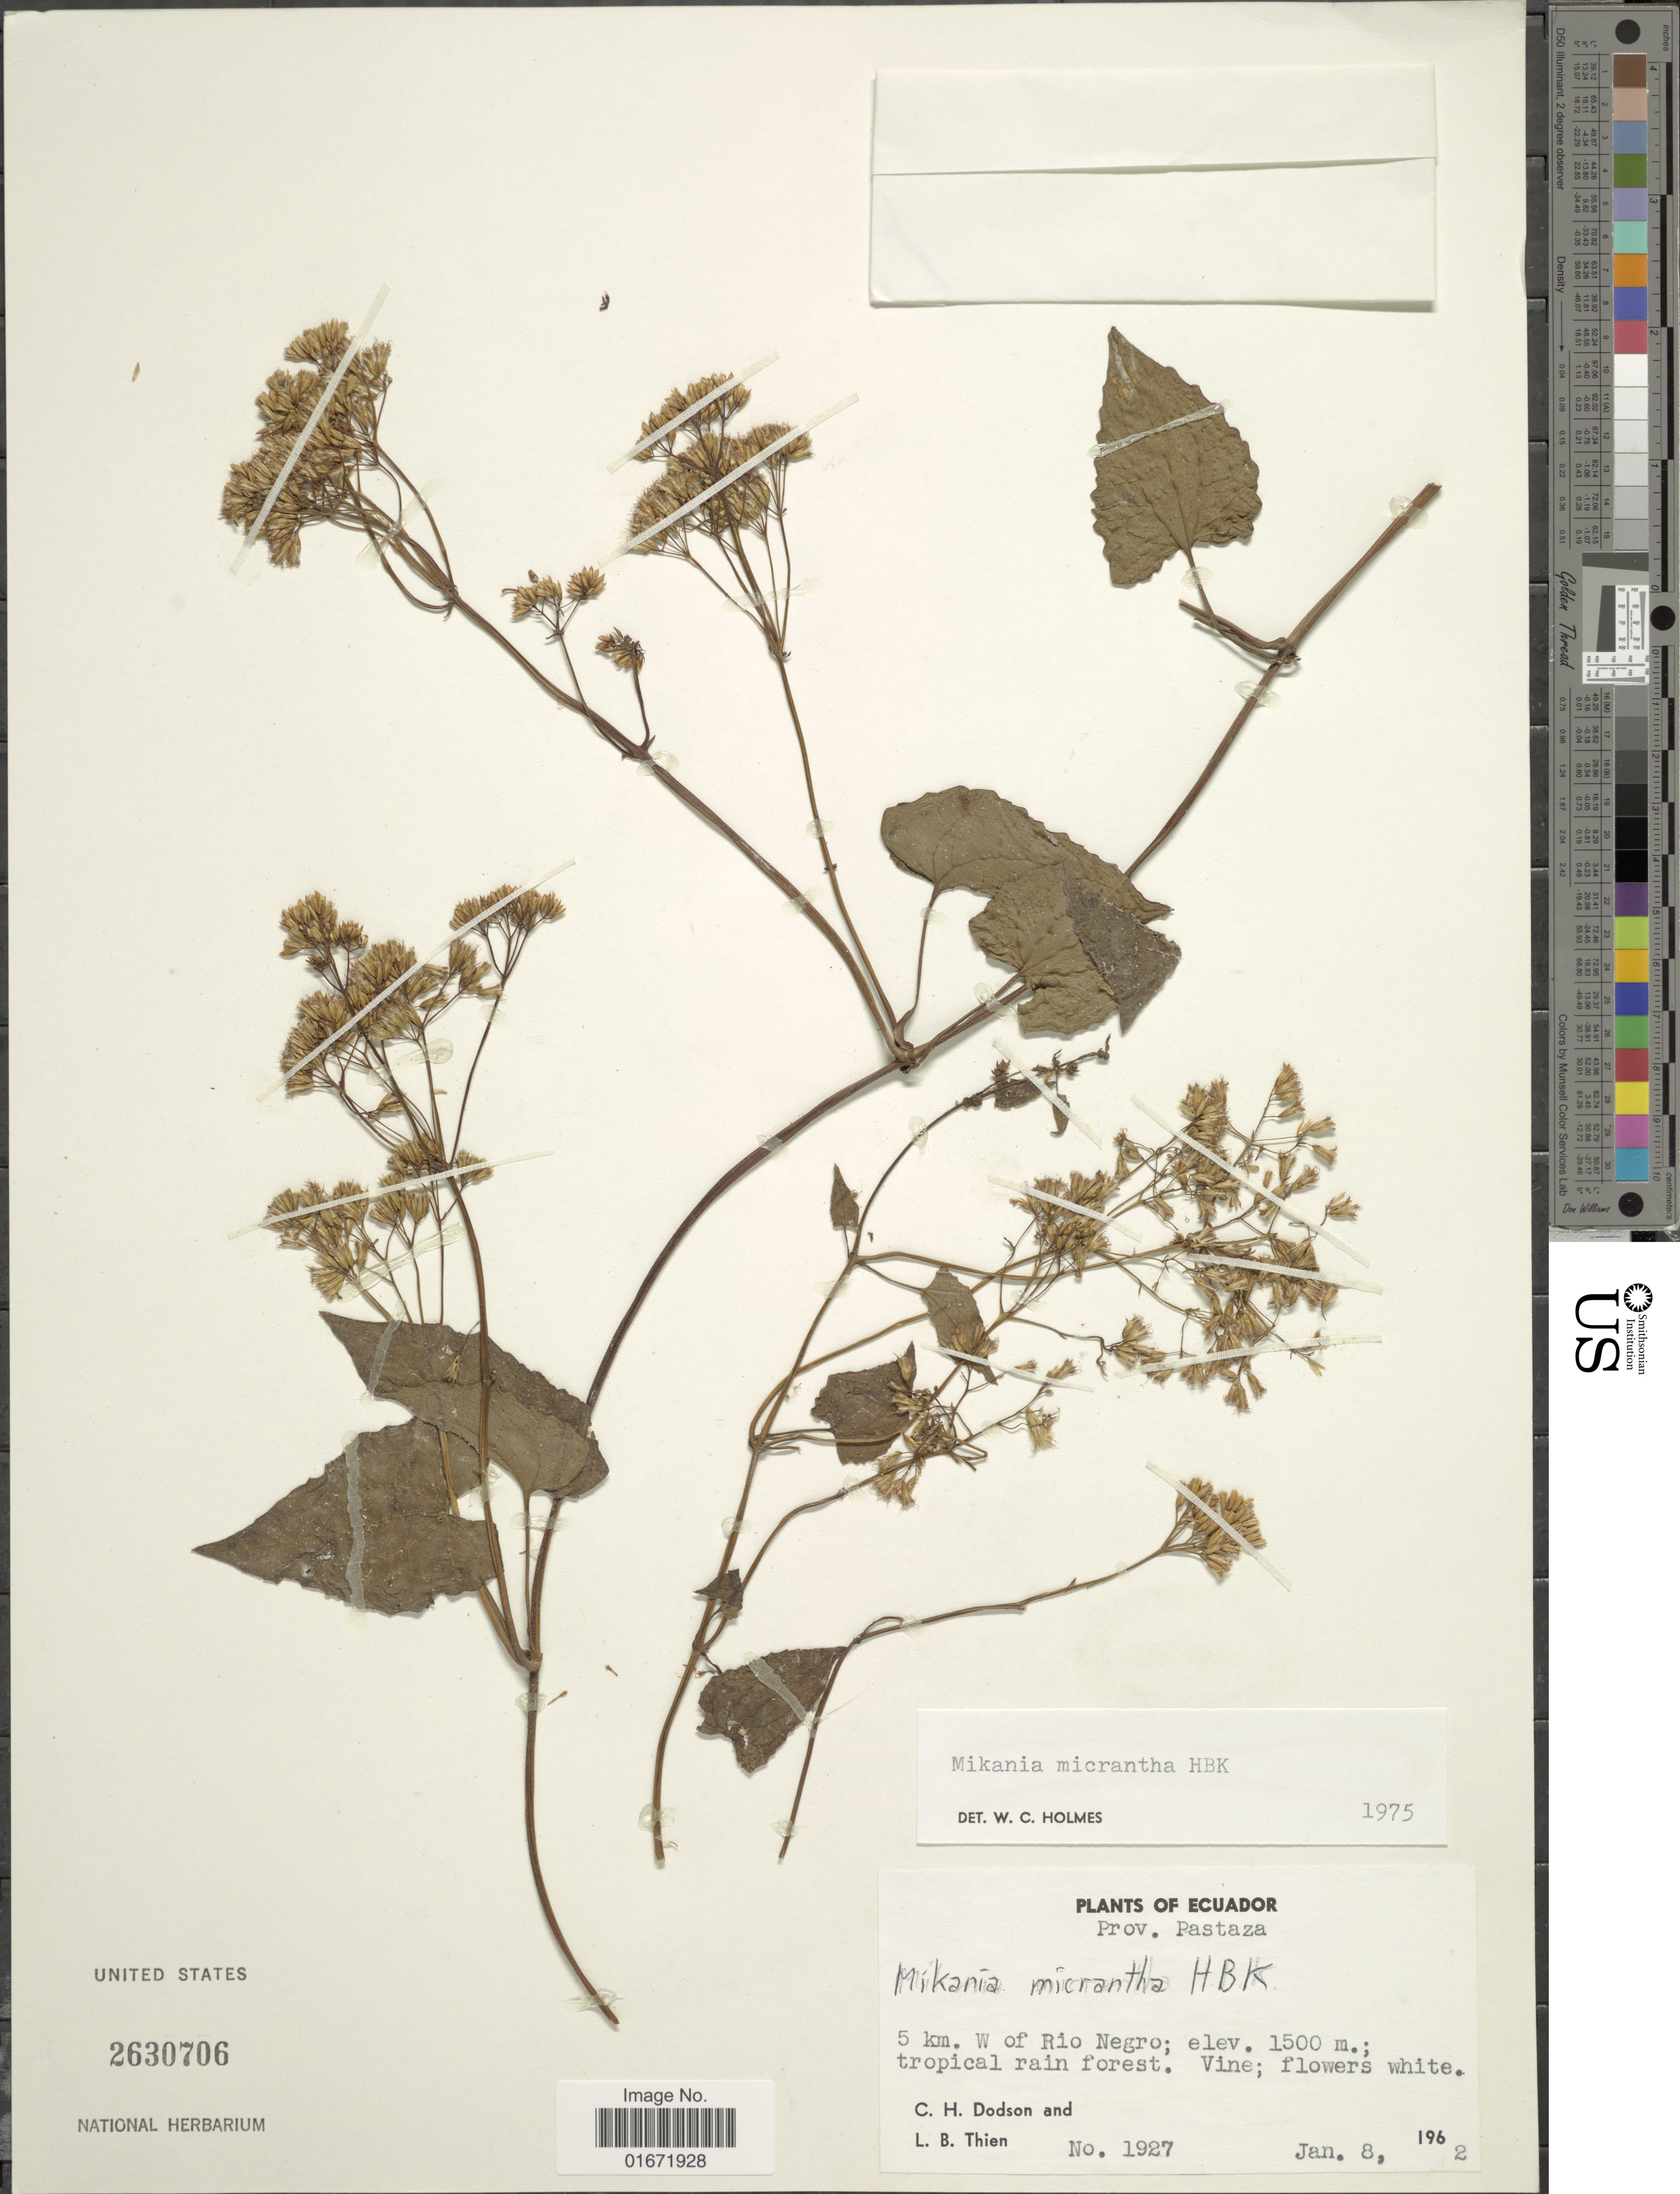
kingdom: Plantae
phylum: Tracheophyta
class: Magnoliopsida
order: Asterales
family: Asteraceae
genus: Mikania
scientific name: Mikania micrantha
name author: Kunth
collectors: C. H. Dodson & L. Thien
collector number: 1927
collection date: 1962-01-08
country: Ecuador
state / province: Pastaza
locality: Prov. Pastaza. 5 km. W of Rio Negro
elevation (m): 1500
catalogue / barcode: US 2630706